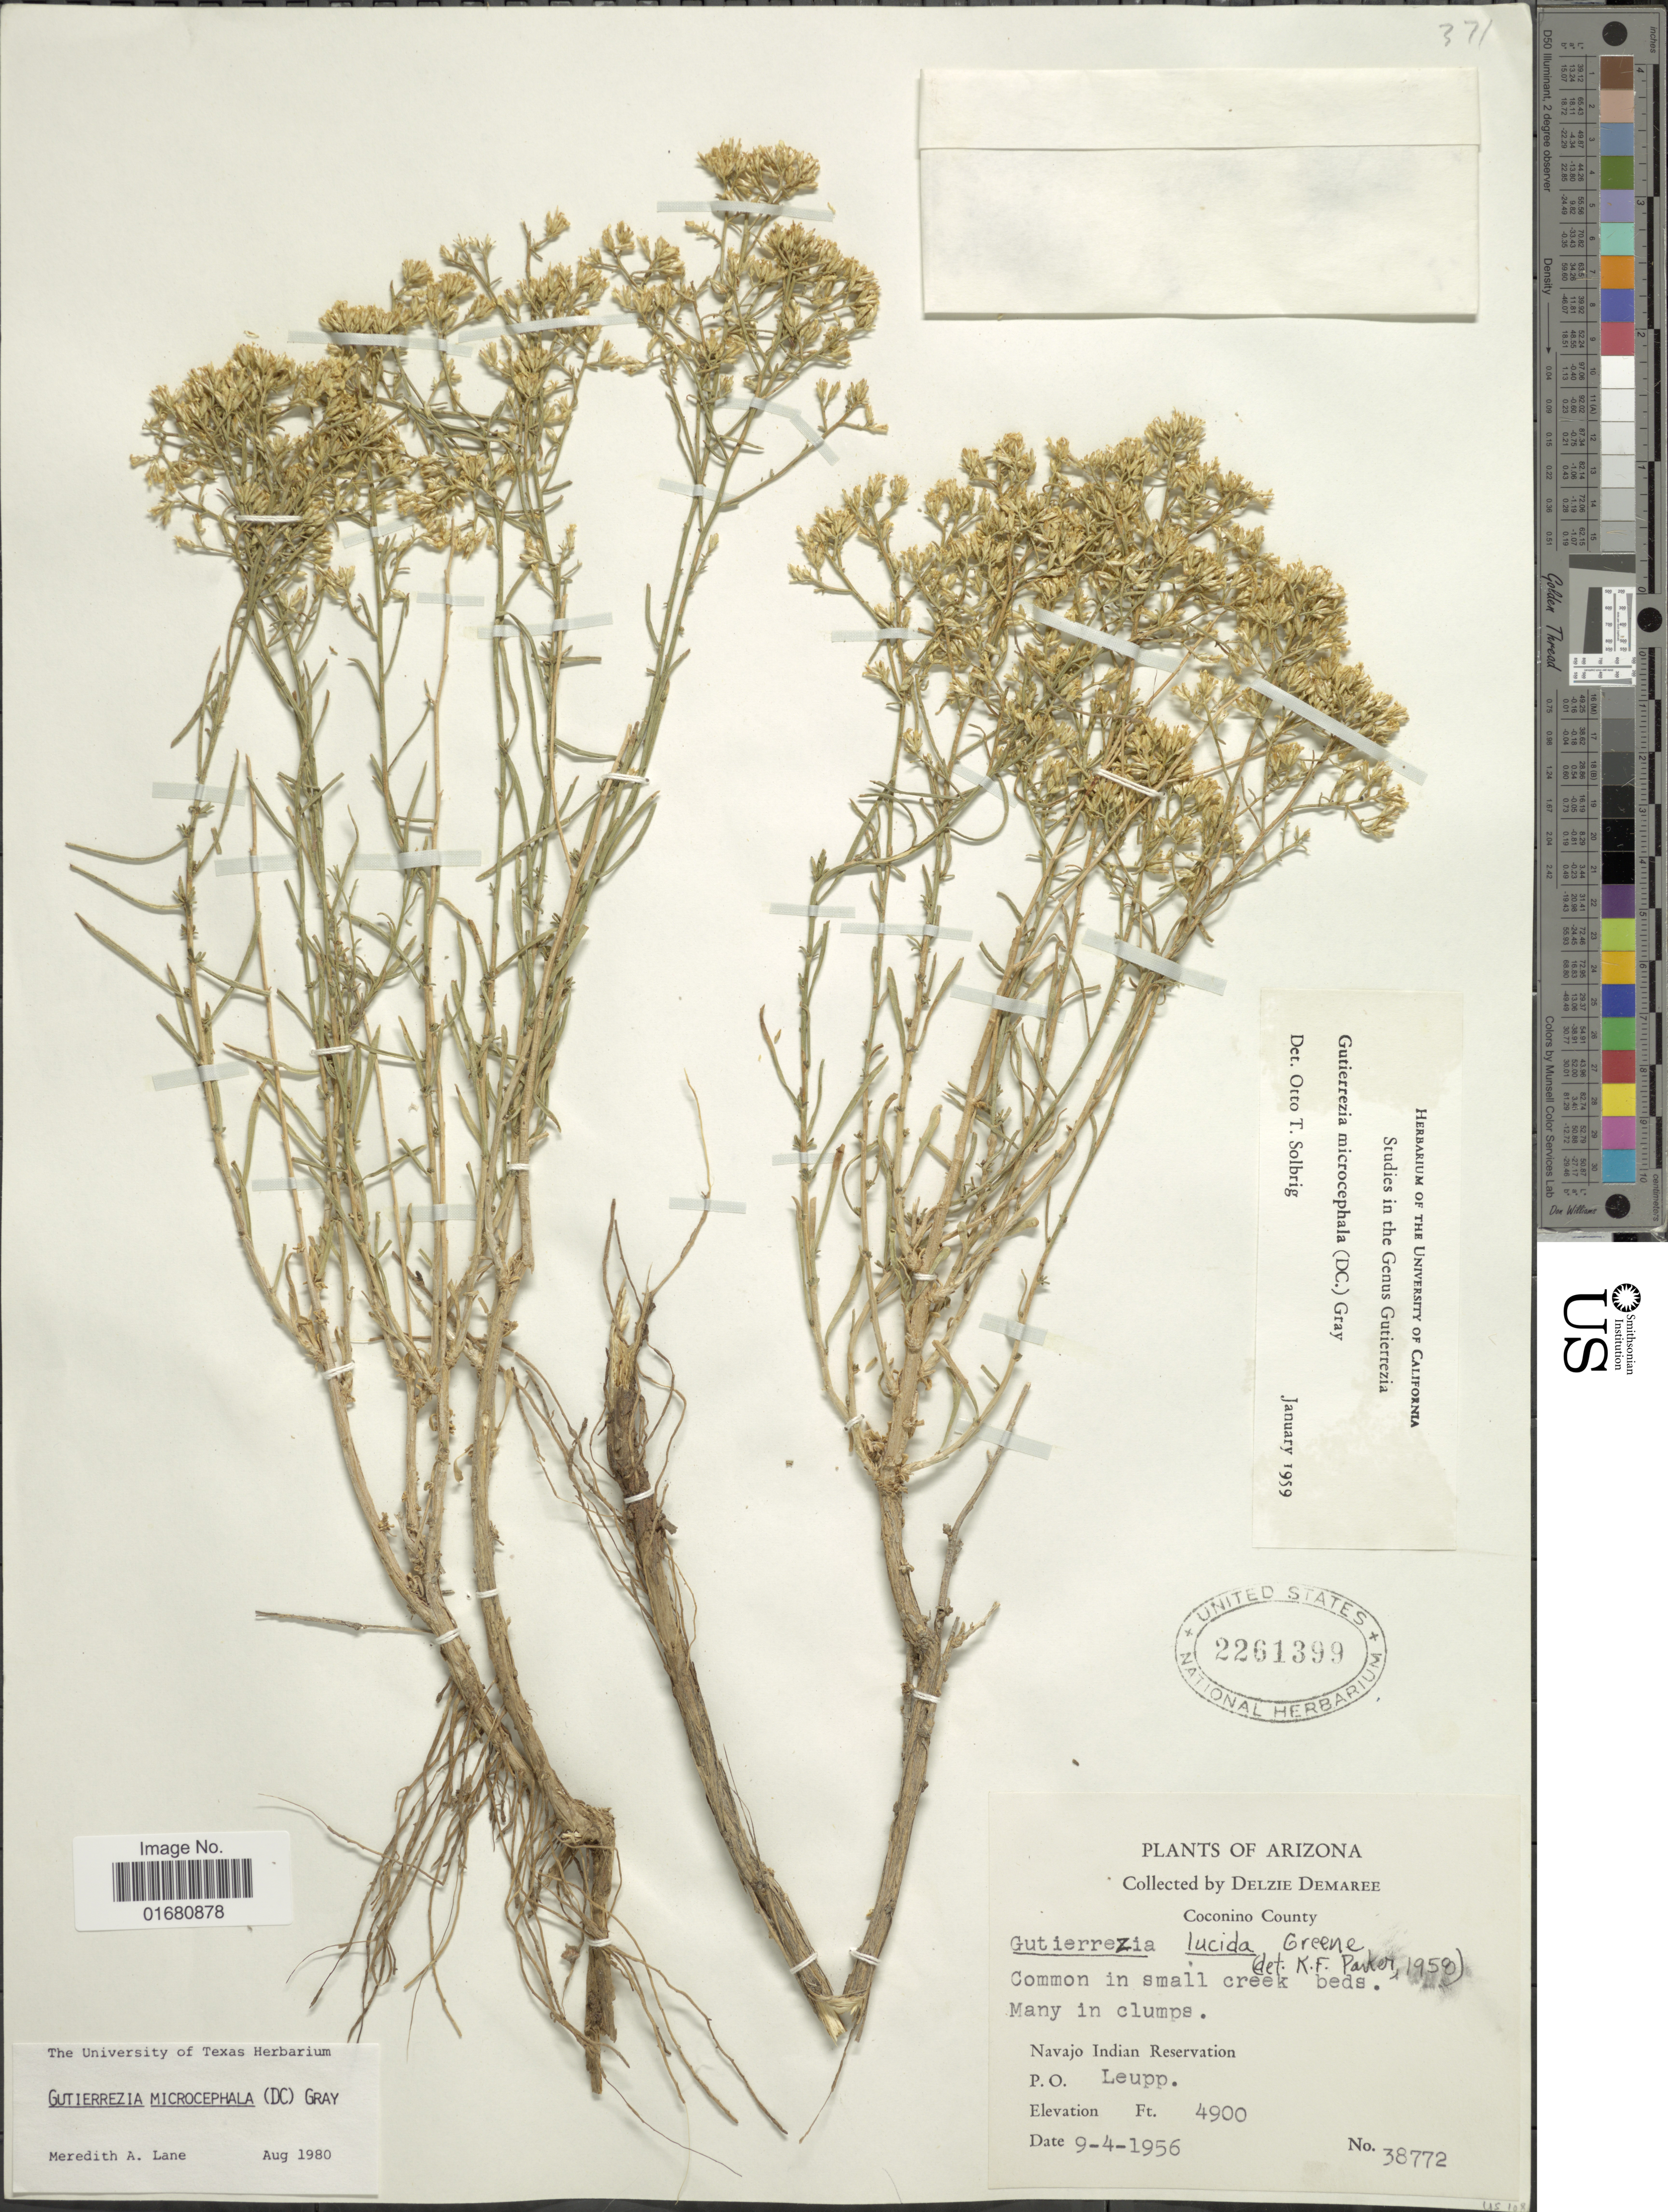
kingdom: Plantae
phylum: Tracheophyta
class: Magnoliopsida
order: Asterales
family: Asteraceae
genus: Gutierrezia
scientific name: Gutierrezia microcephala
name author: (DC.) A. Gray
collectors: D. Demaree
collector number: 38772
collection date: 1956-09-04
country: United States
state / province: Arizona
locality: Navajo Indian Reservation, Coconino County, P.O. Leupp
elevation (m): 1494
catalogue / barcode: US 2261399